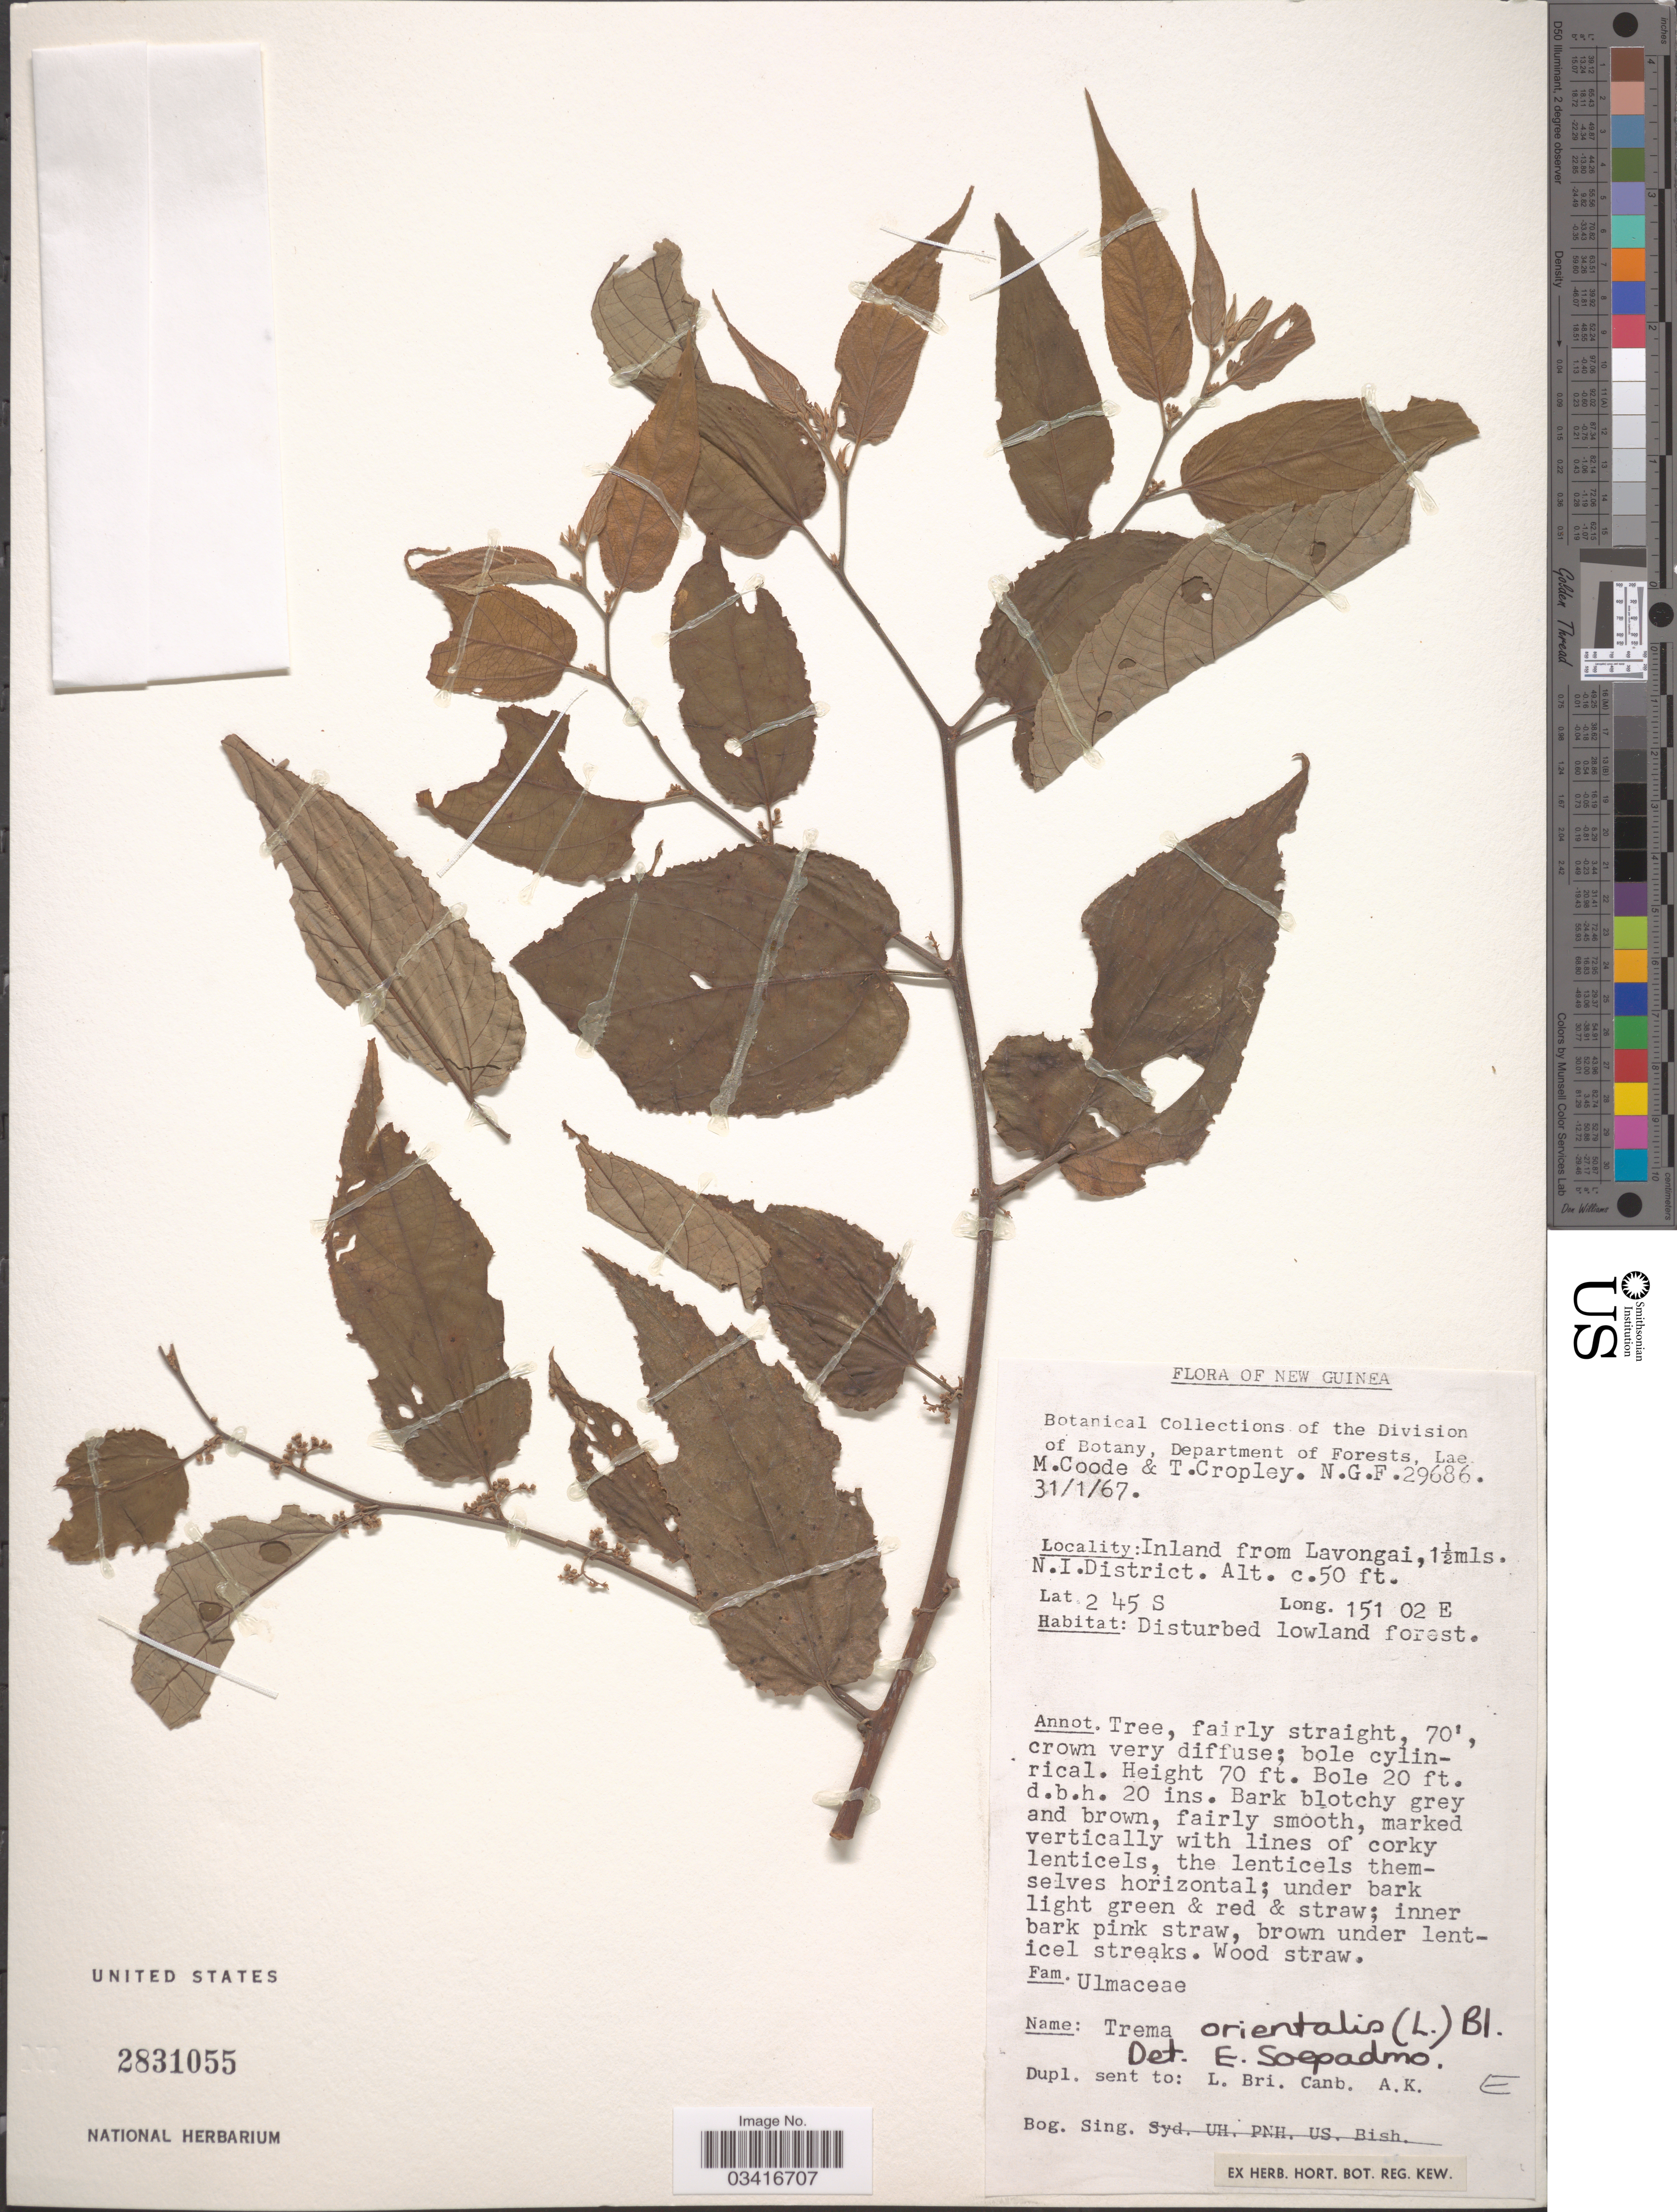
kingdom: Plantae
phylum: Tracheophyta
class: Magnoliopsida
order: Rosales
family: Cannabaceae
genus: Trema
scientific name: Trema orientale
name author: (L.) Blume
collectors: M. Coode & T. Cropley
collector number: N.G.F. 29686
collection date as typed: Transcribed d/m/y: 31/1/67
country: Papua New Guinea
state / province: New Ireland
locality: New Guinea. Inland from Lavongai, 1½mls. N.I. District.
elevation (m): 15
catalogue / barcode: US 2831055